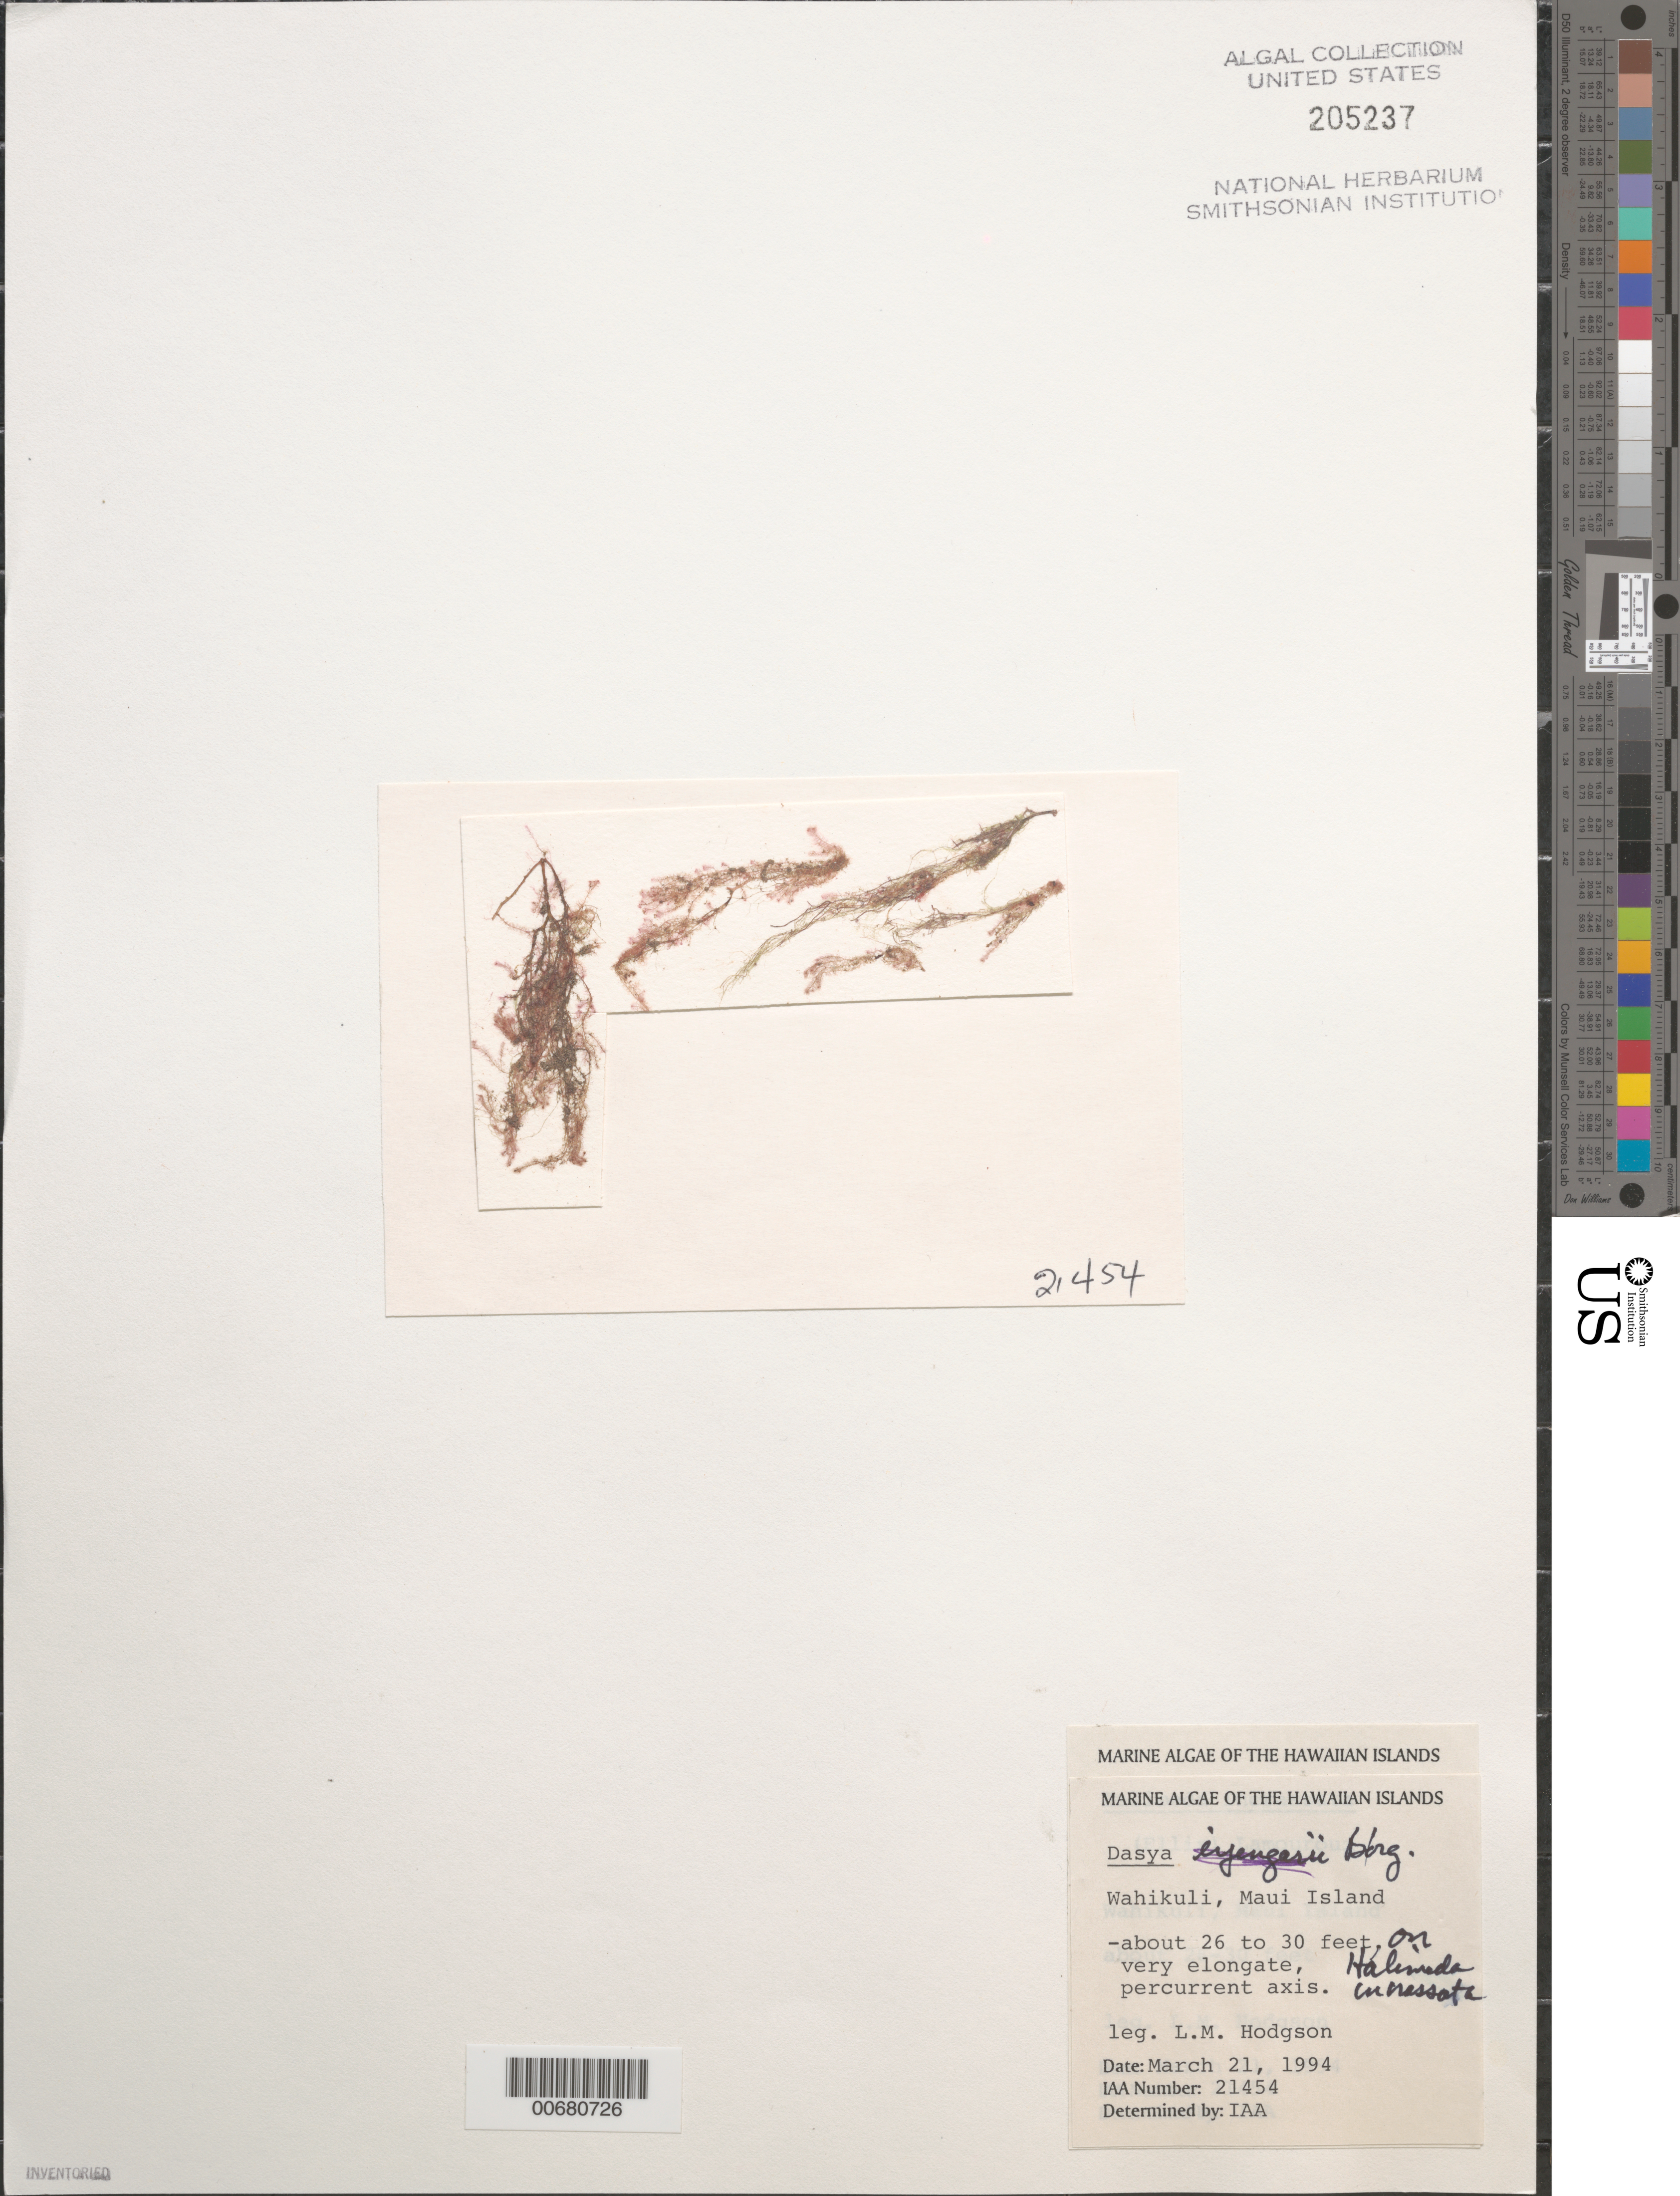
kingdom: Plantae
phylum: Rhodophyta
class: Florideophyceae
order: Ceramiales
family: Dasyaceae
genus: Dasya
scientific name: Dasya sp.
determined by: Abbott, Isabella A.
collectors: L. M. Hodgson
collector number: IAA 21454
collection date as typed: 21 Mar 1994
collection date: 1994-03-21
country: United States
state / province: Hawaii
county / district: Maui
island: Maui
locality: Wahikuli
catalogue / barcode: US 205237